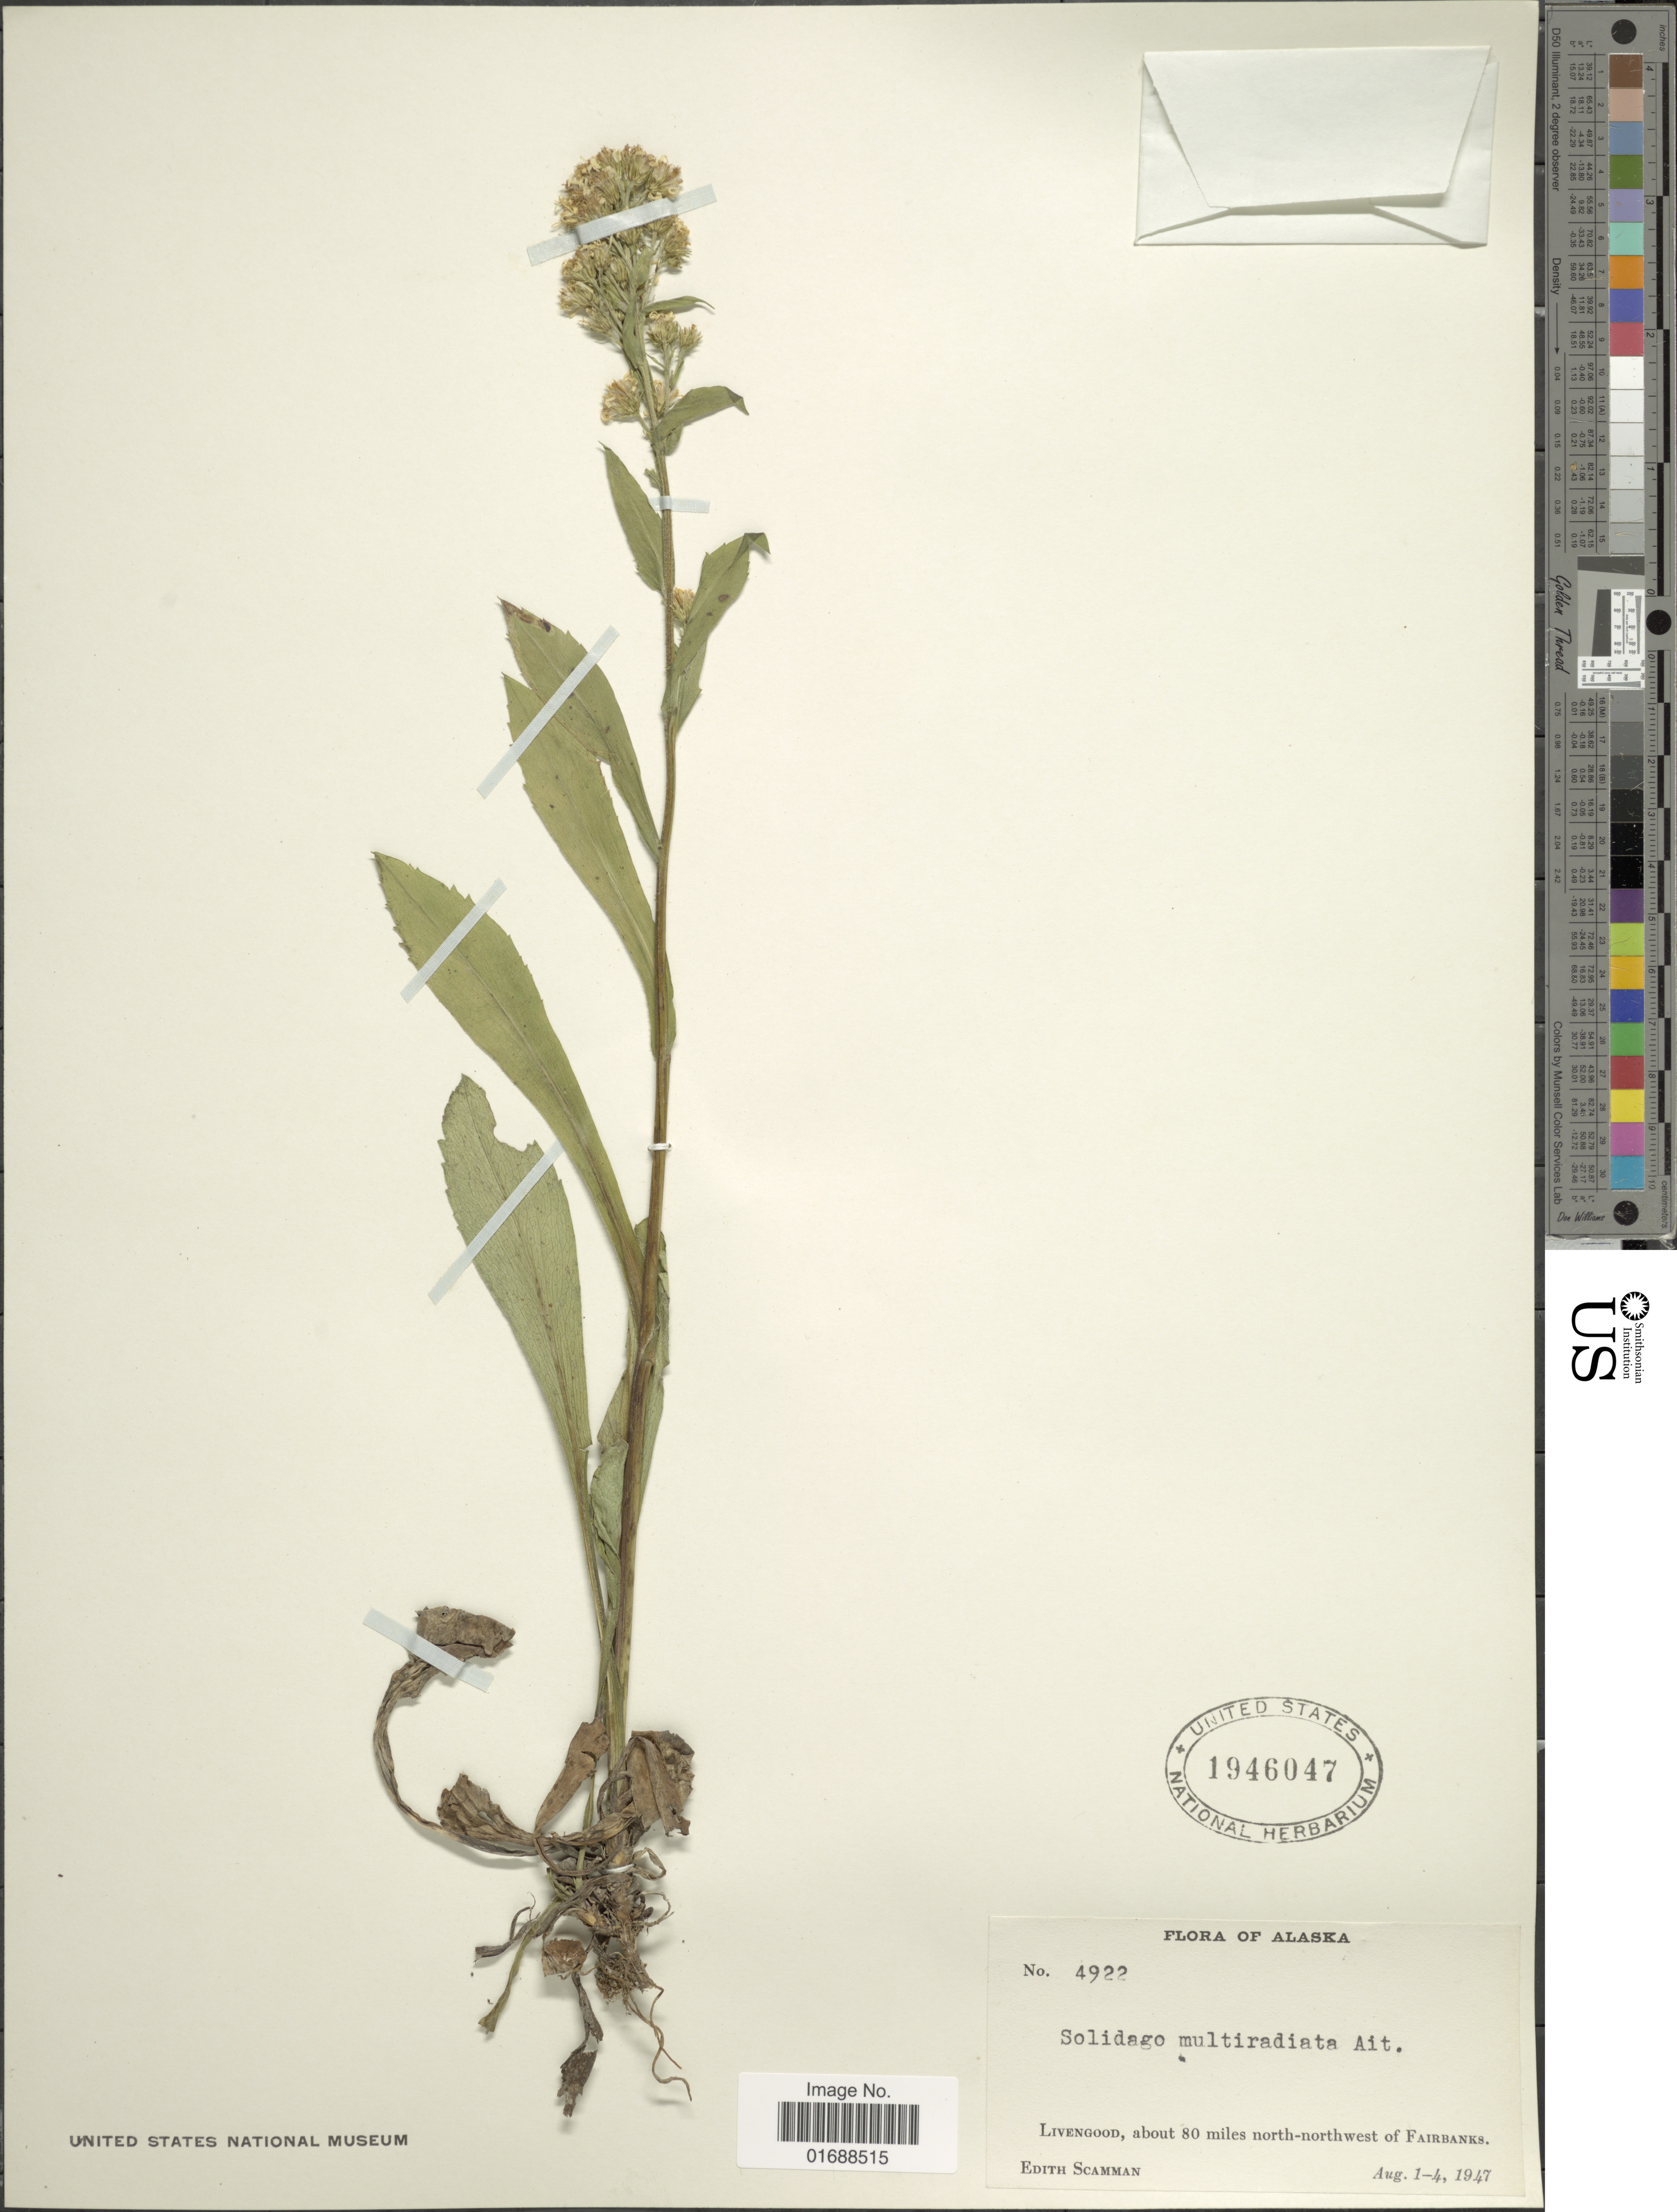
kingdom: Plantae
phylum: Tracheophyta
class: Magnoliopsida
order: Asterales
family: Asteraceae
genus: Solidago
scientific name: Solidago multiradiata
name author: Aiton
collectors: E. Scamman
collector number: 4922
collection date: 1947-08-01/1947-08-04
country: United States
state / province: Alaska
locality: Livengood, about 80 miles north-northwest of Fairbanks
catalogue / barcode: US 1946047